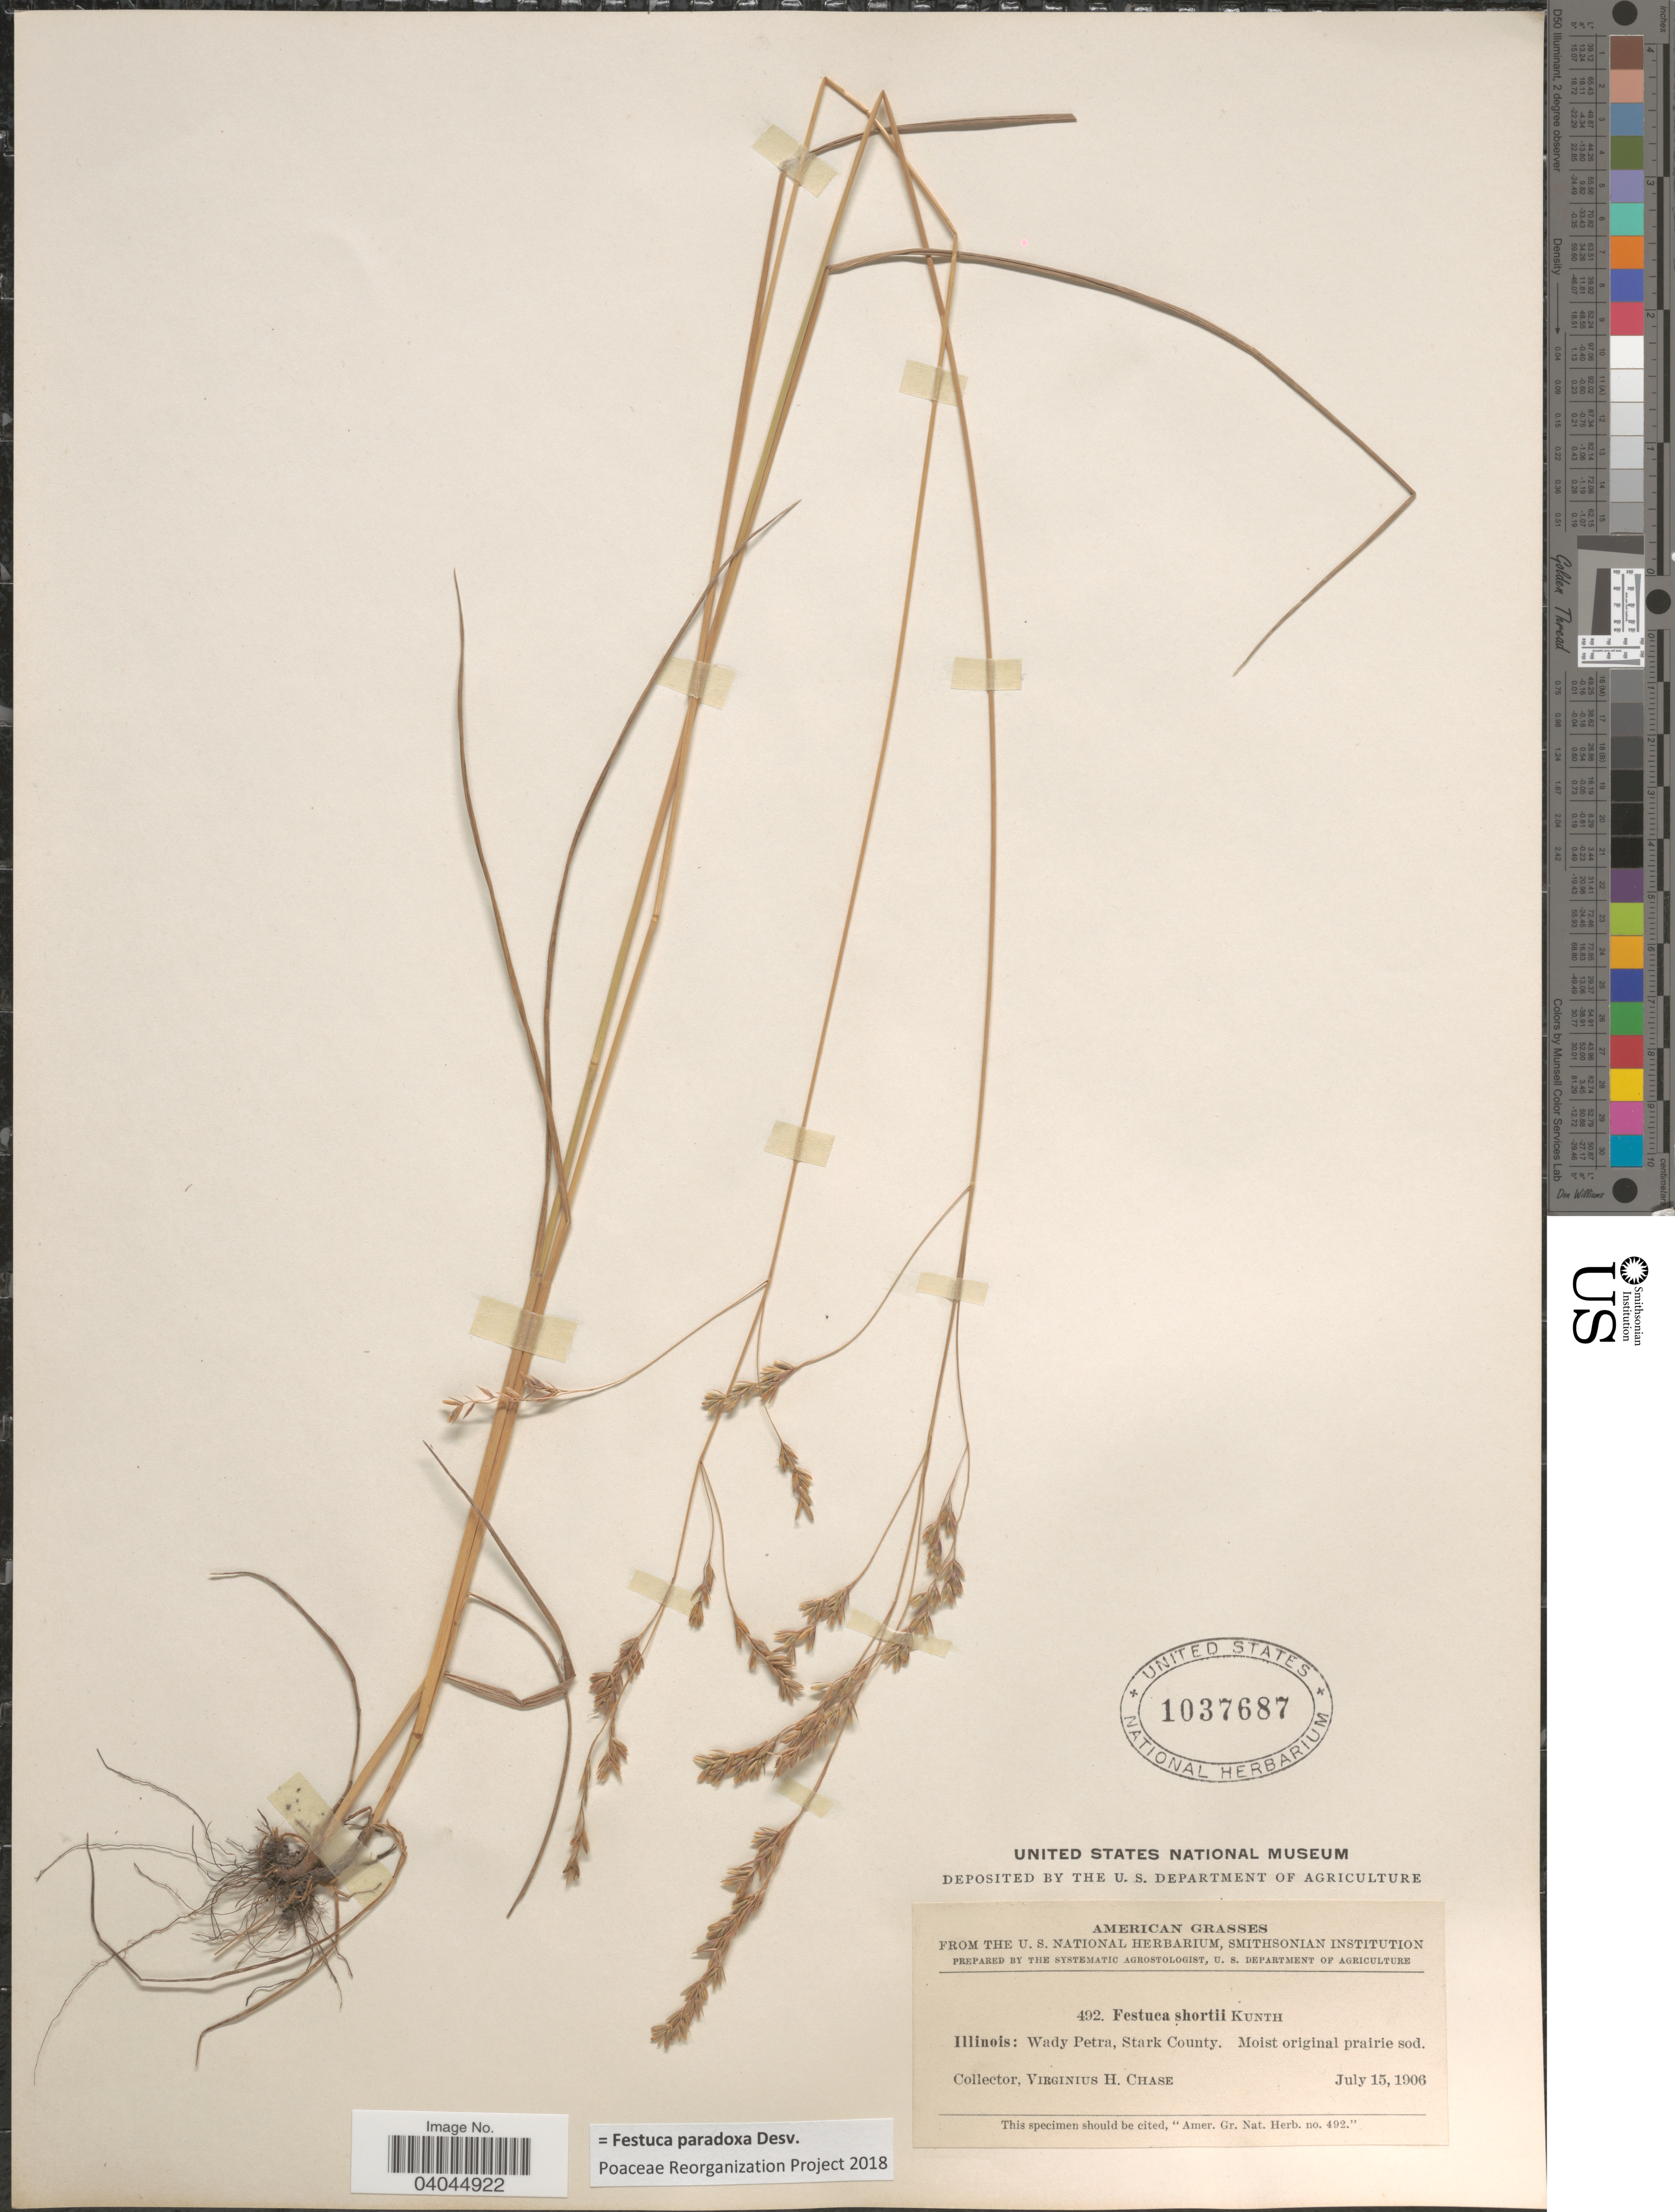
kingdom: Plantae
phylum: Tracheophyta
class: Liliopsida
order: Poales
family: Poaceae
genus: Festuca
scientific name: Festuca paradoxa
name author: Desv.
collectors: V. H. Chase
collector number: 492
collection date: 1906-07-15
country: United States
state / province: Illinois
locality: Wady Petra, Stark County.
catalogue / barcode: US 1037687